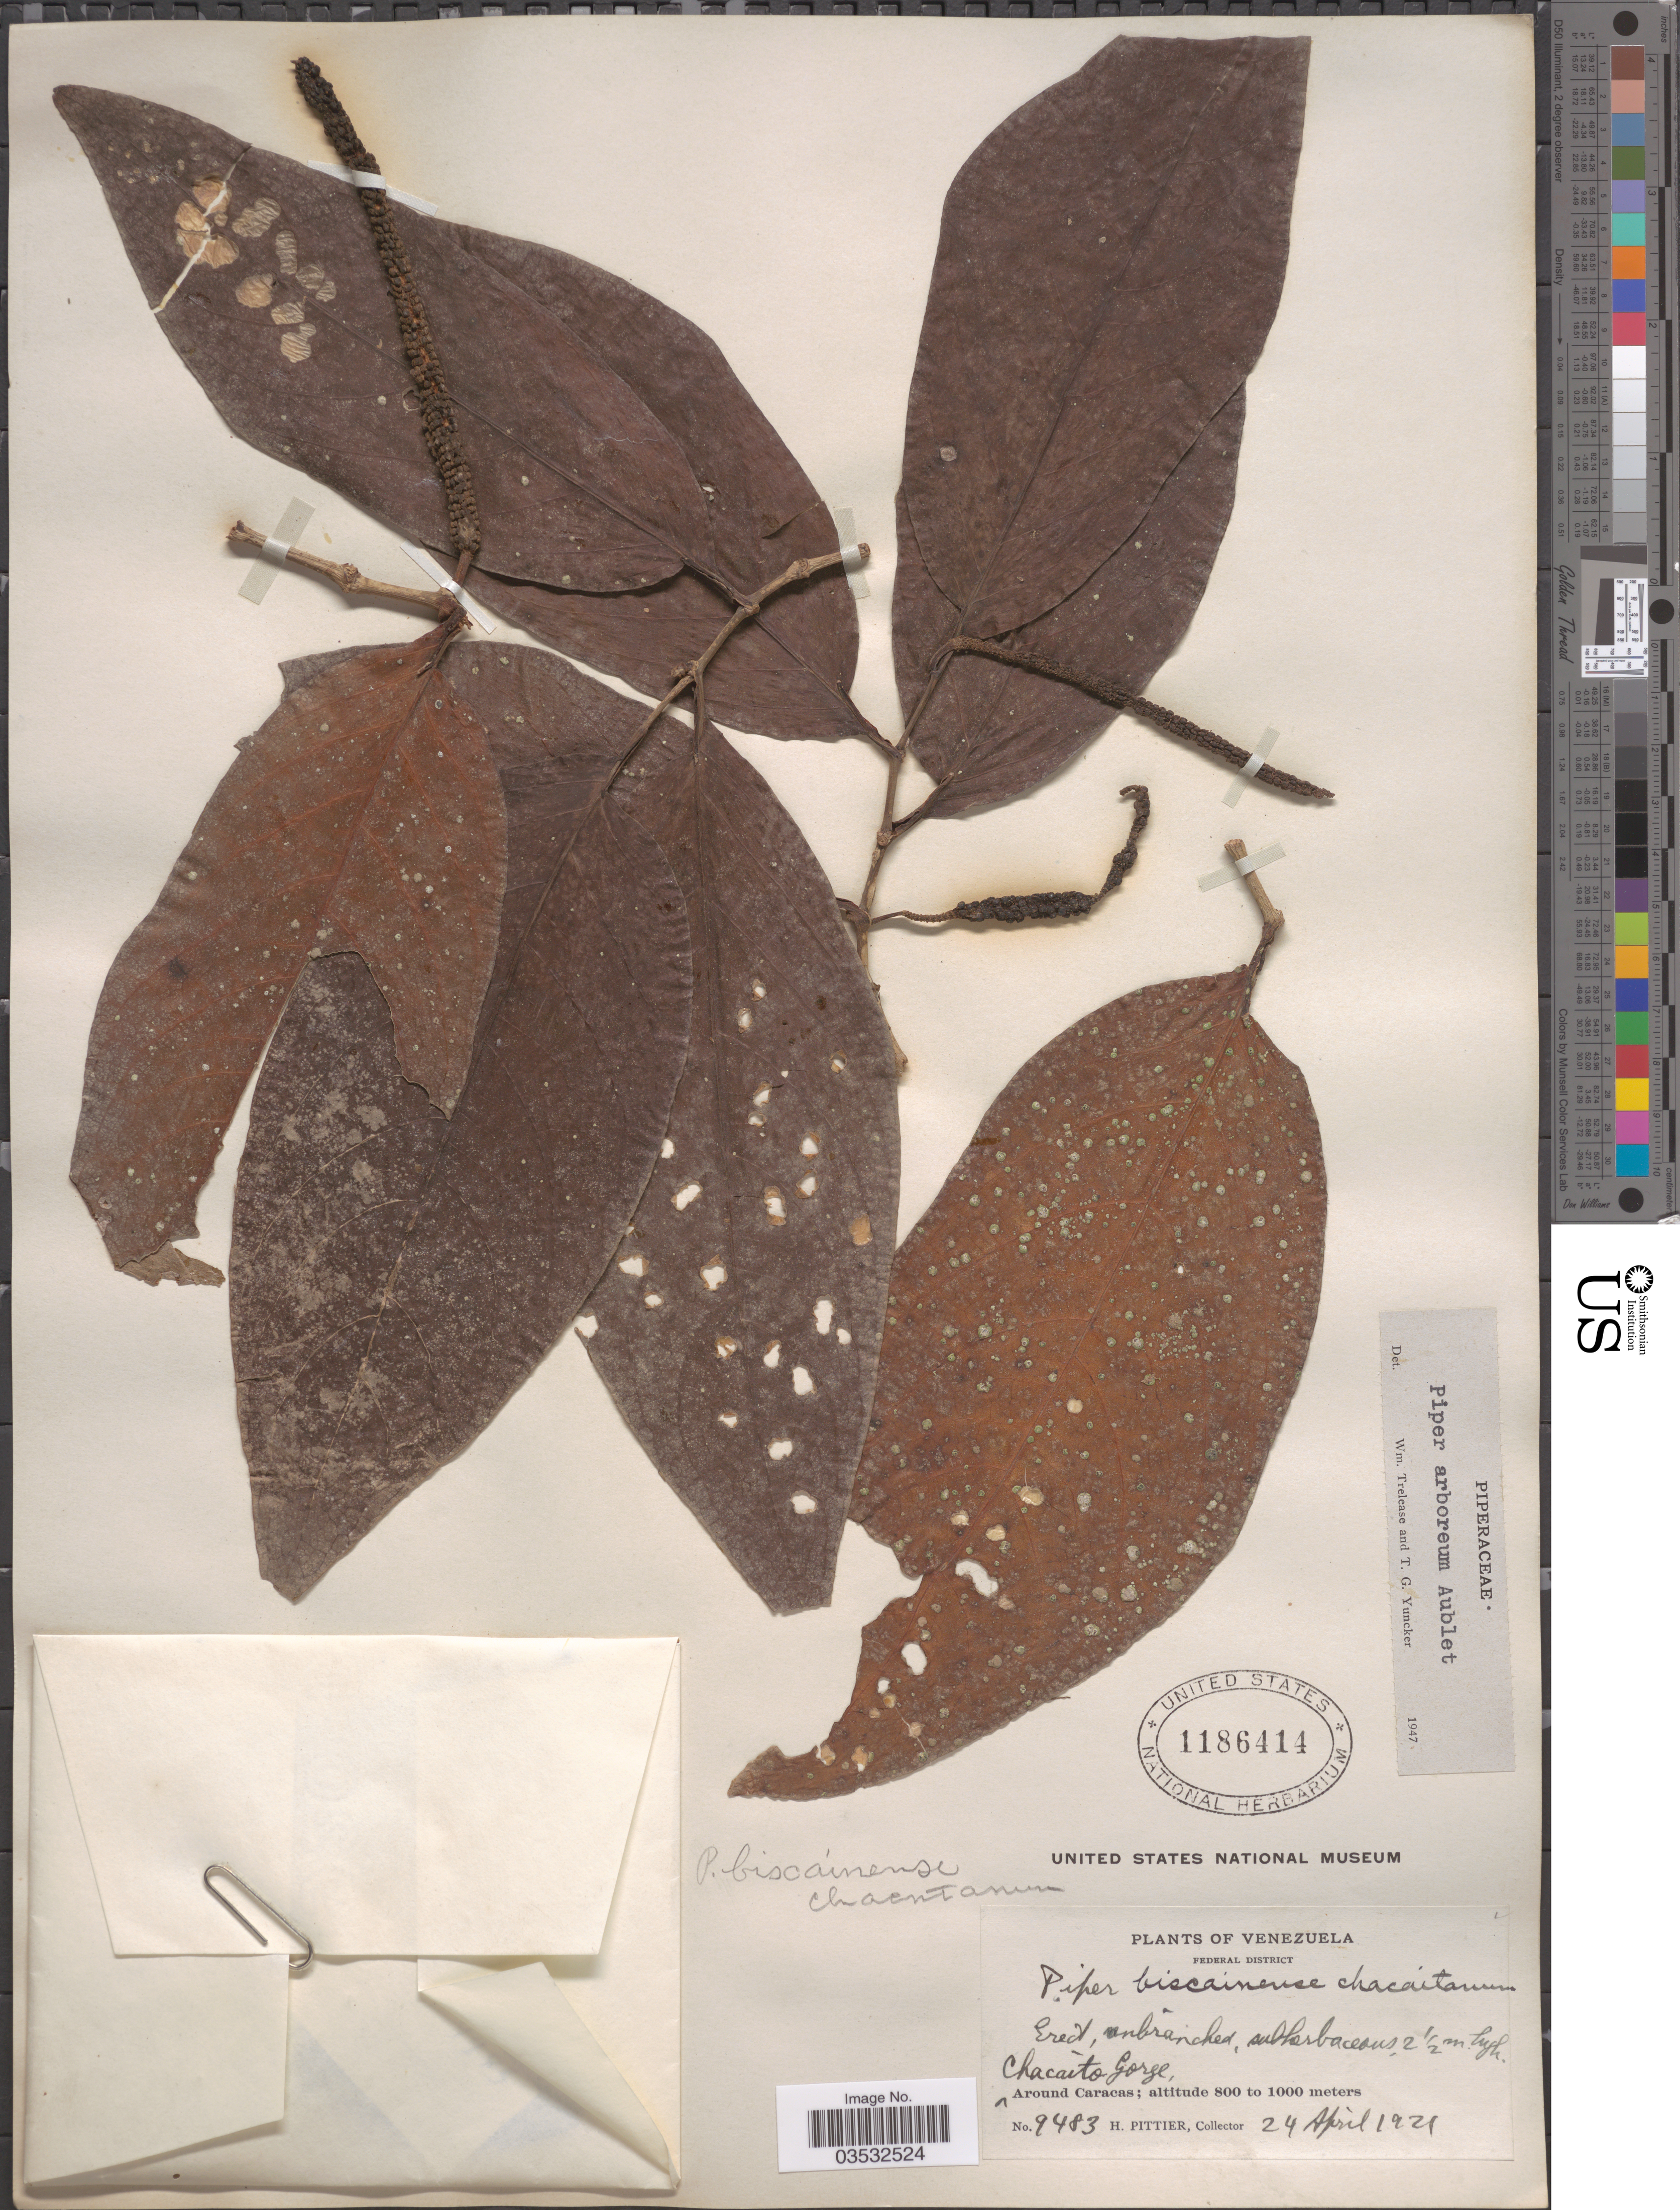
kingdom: Plantae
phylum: Tracheophyta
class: Magnoliopsida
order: Piperales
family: Piperaceae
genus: Piper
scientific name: Piper arboreum var. arboreum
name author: Aubl.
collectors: H. F. Pittier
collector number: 9483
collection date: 1921-04-24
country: Venezuela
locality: Federal District. Chacaito Gorge, Around Caracas.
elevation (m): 800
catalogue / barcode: US 1186414